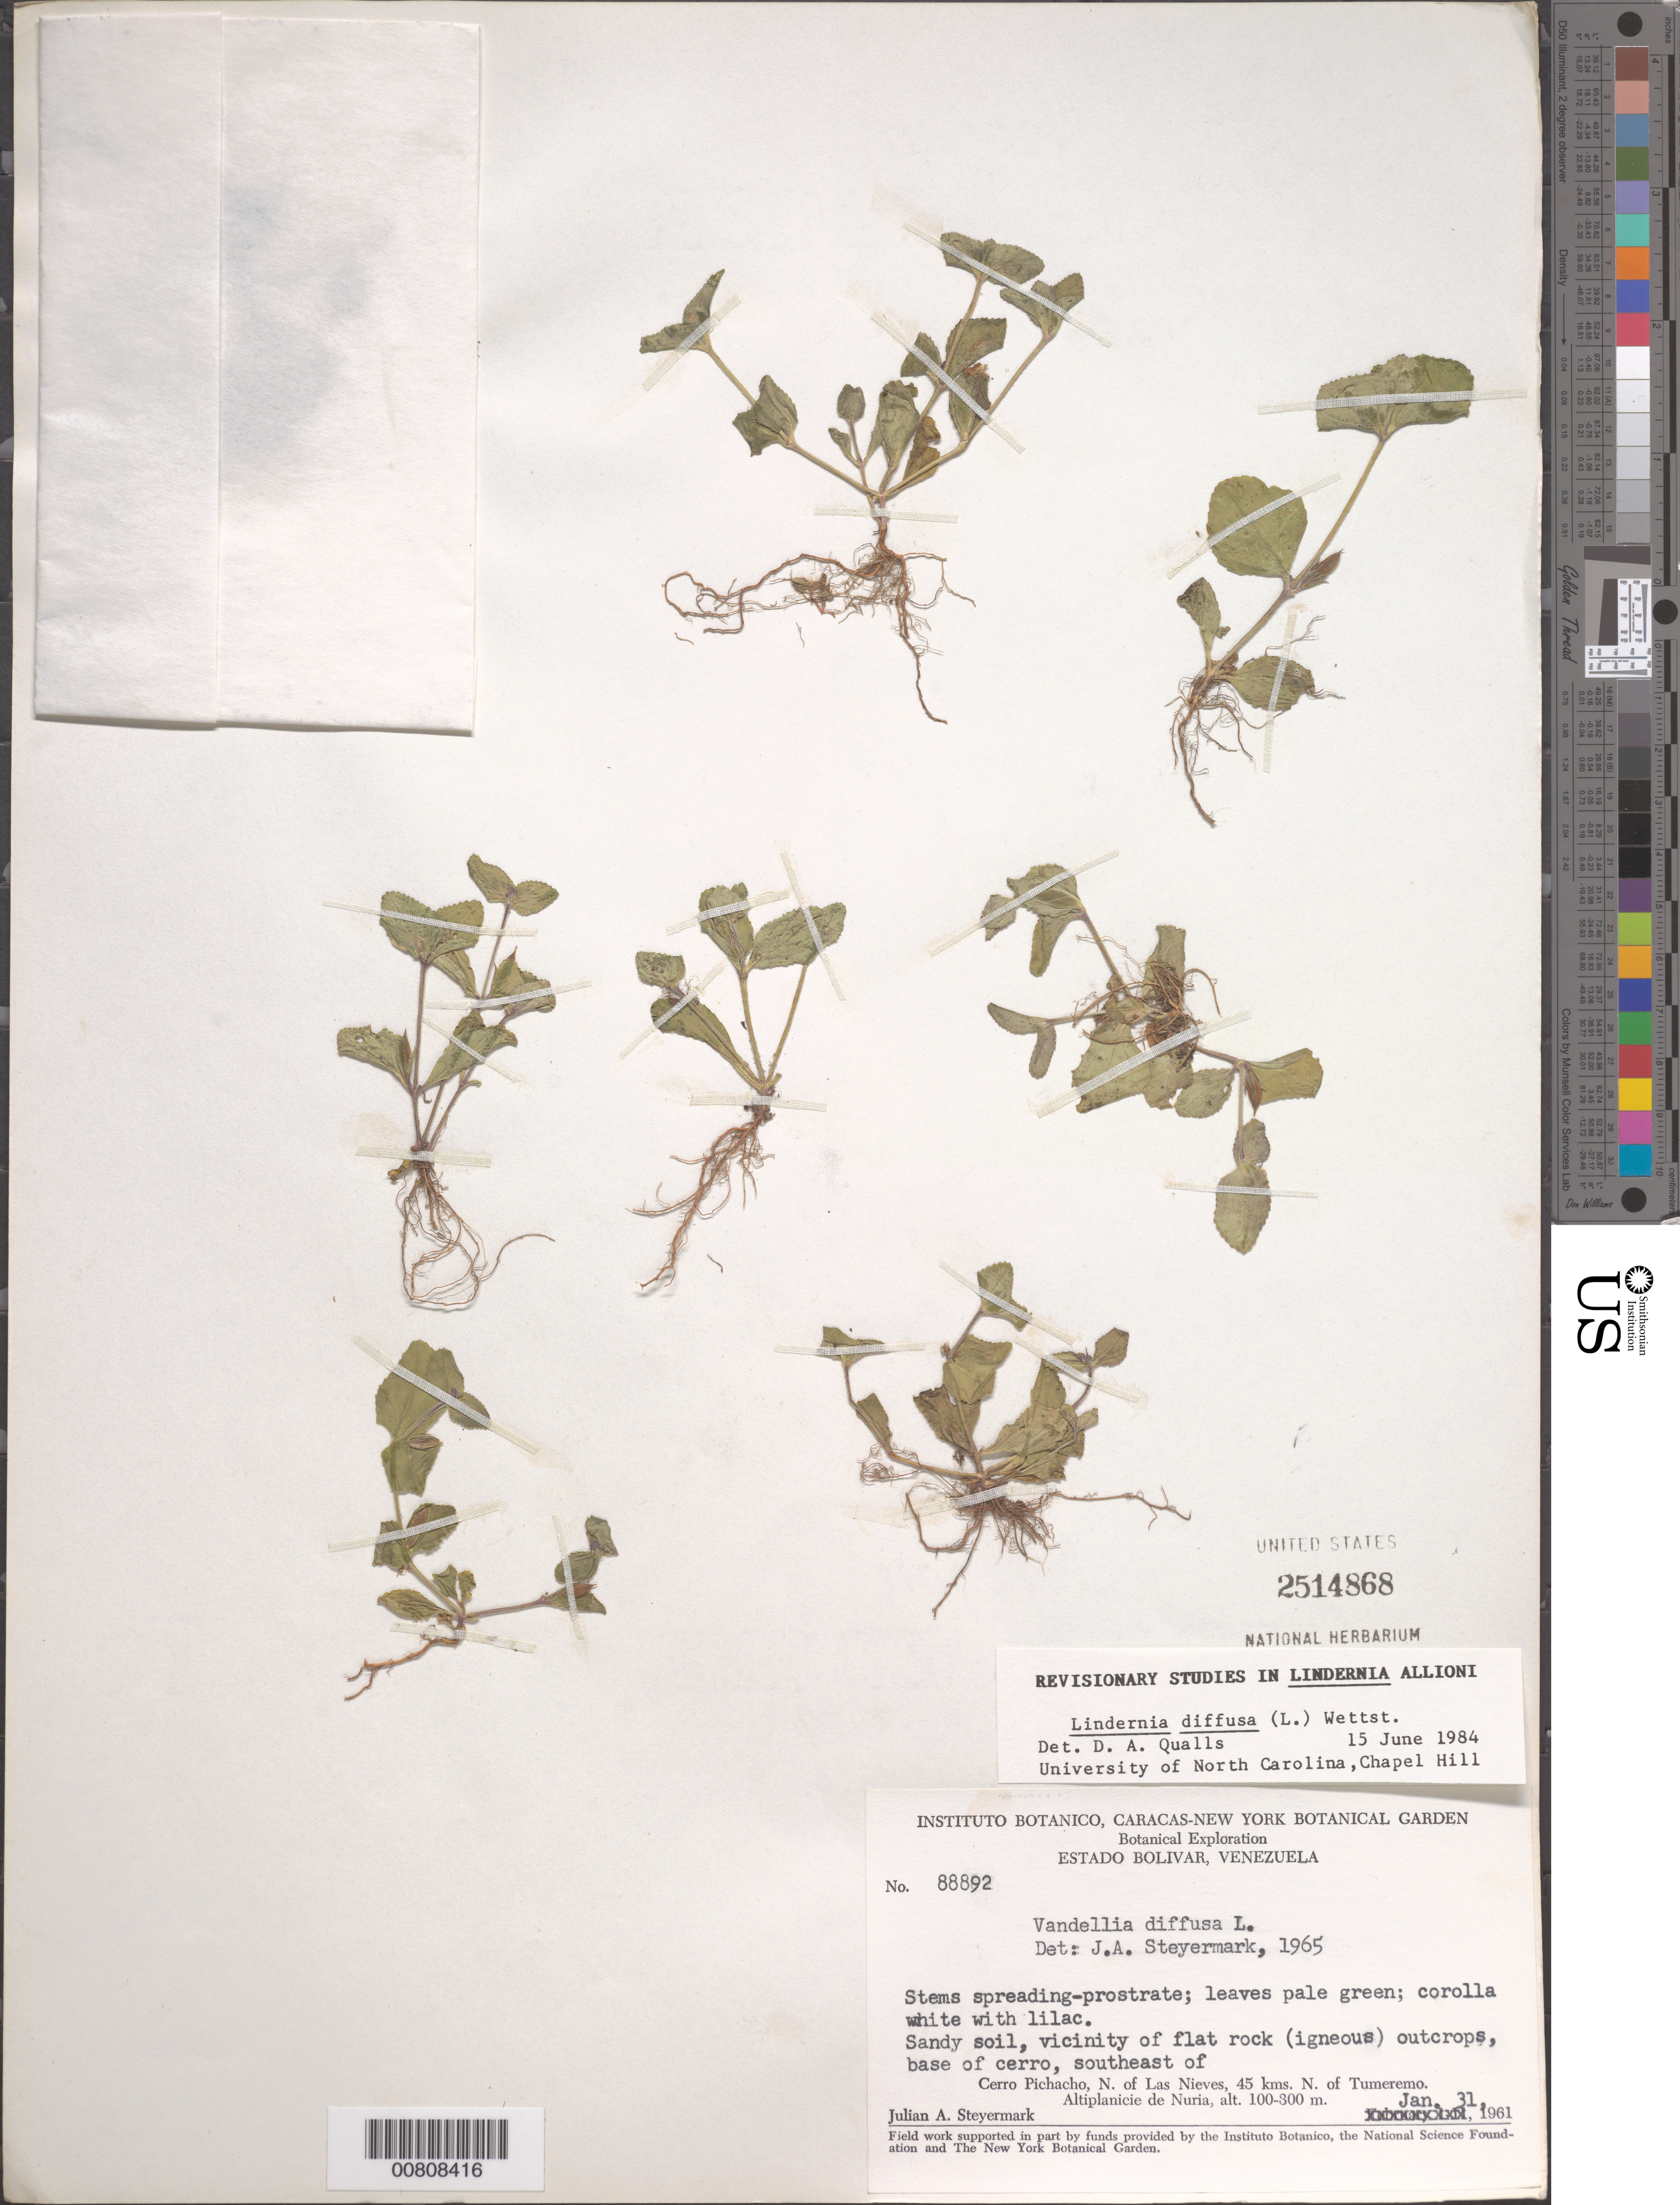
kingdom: Plantae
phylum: Tracheophyta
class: Magnoliopsida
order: Lamiales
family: Linderniaceae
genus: Lindernia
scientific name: Lindernia diffusa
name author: (L.) Wettst.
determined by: Qualls, D. A.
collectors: J. Steyermark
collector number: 88892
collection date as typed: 31-Jan-61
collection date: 1961-01-31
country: Venezuela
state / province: Bolívar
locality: Cerro El Picacho, SE of; N of Las Nieves, 45 km N of Tumeremo, Altiplanicie de Nuria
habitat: Base of cerro, sandy soil by flat rock (igneous) outcrops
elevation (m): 100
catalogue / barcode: US 2514868